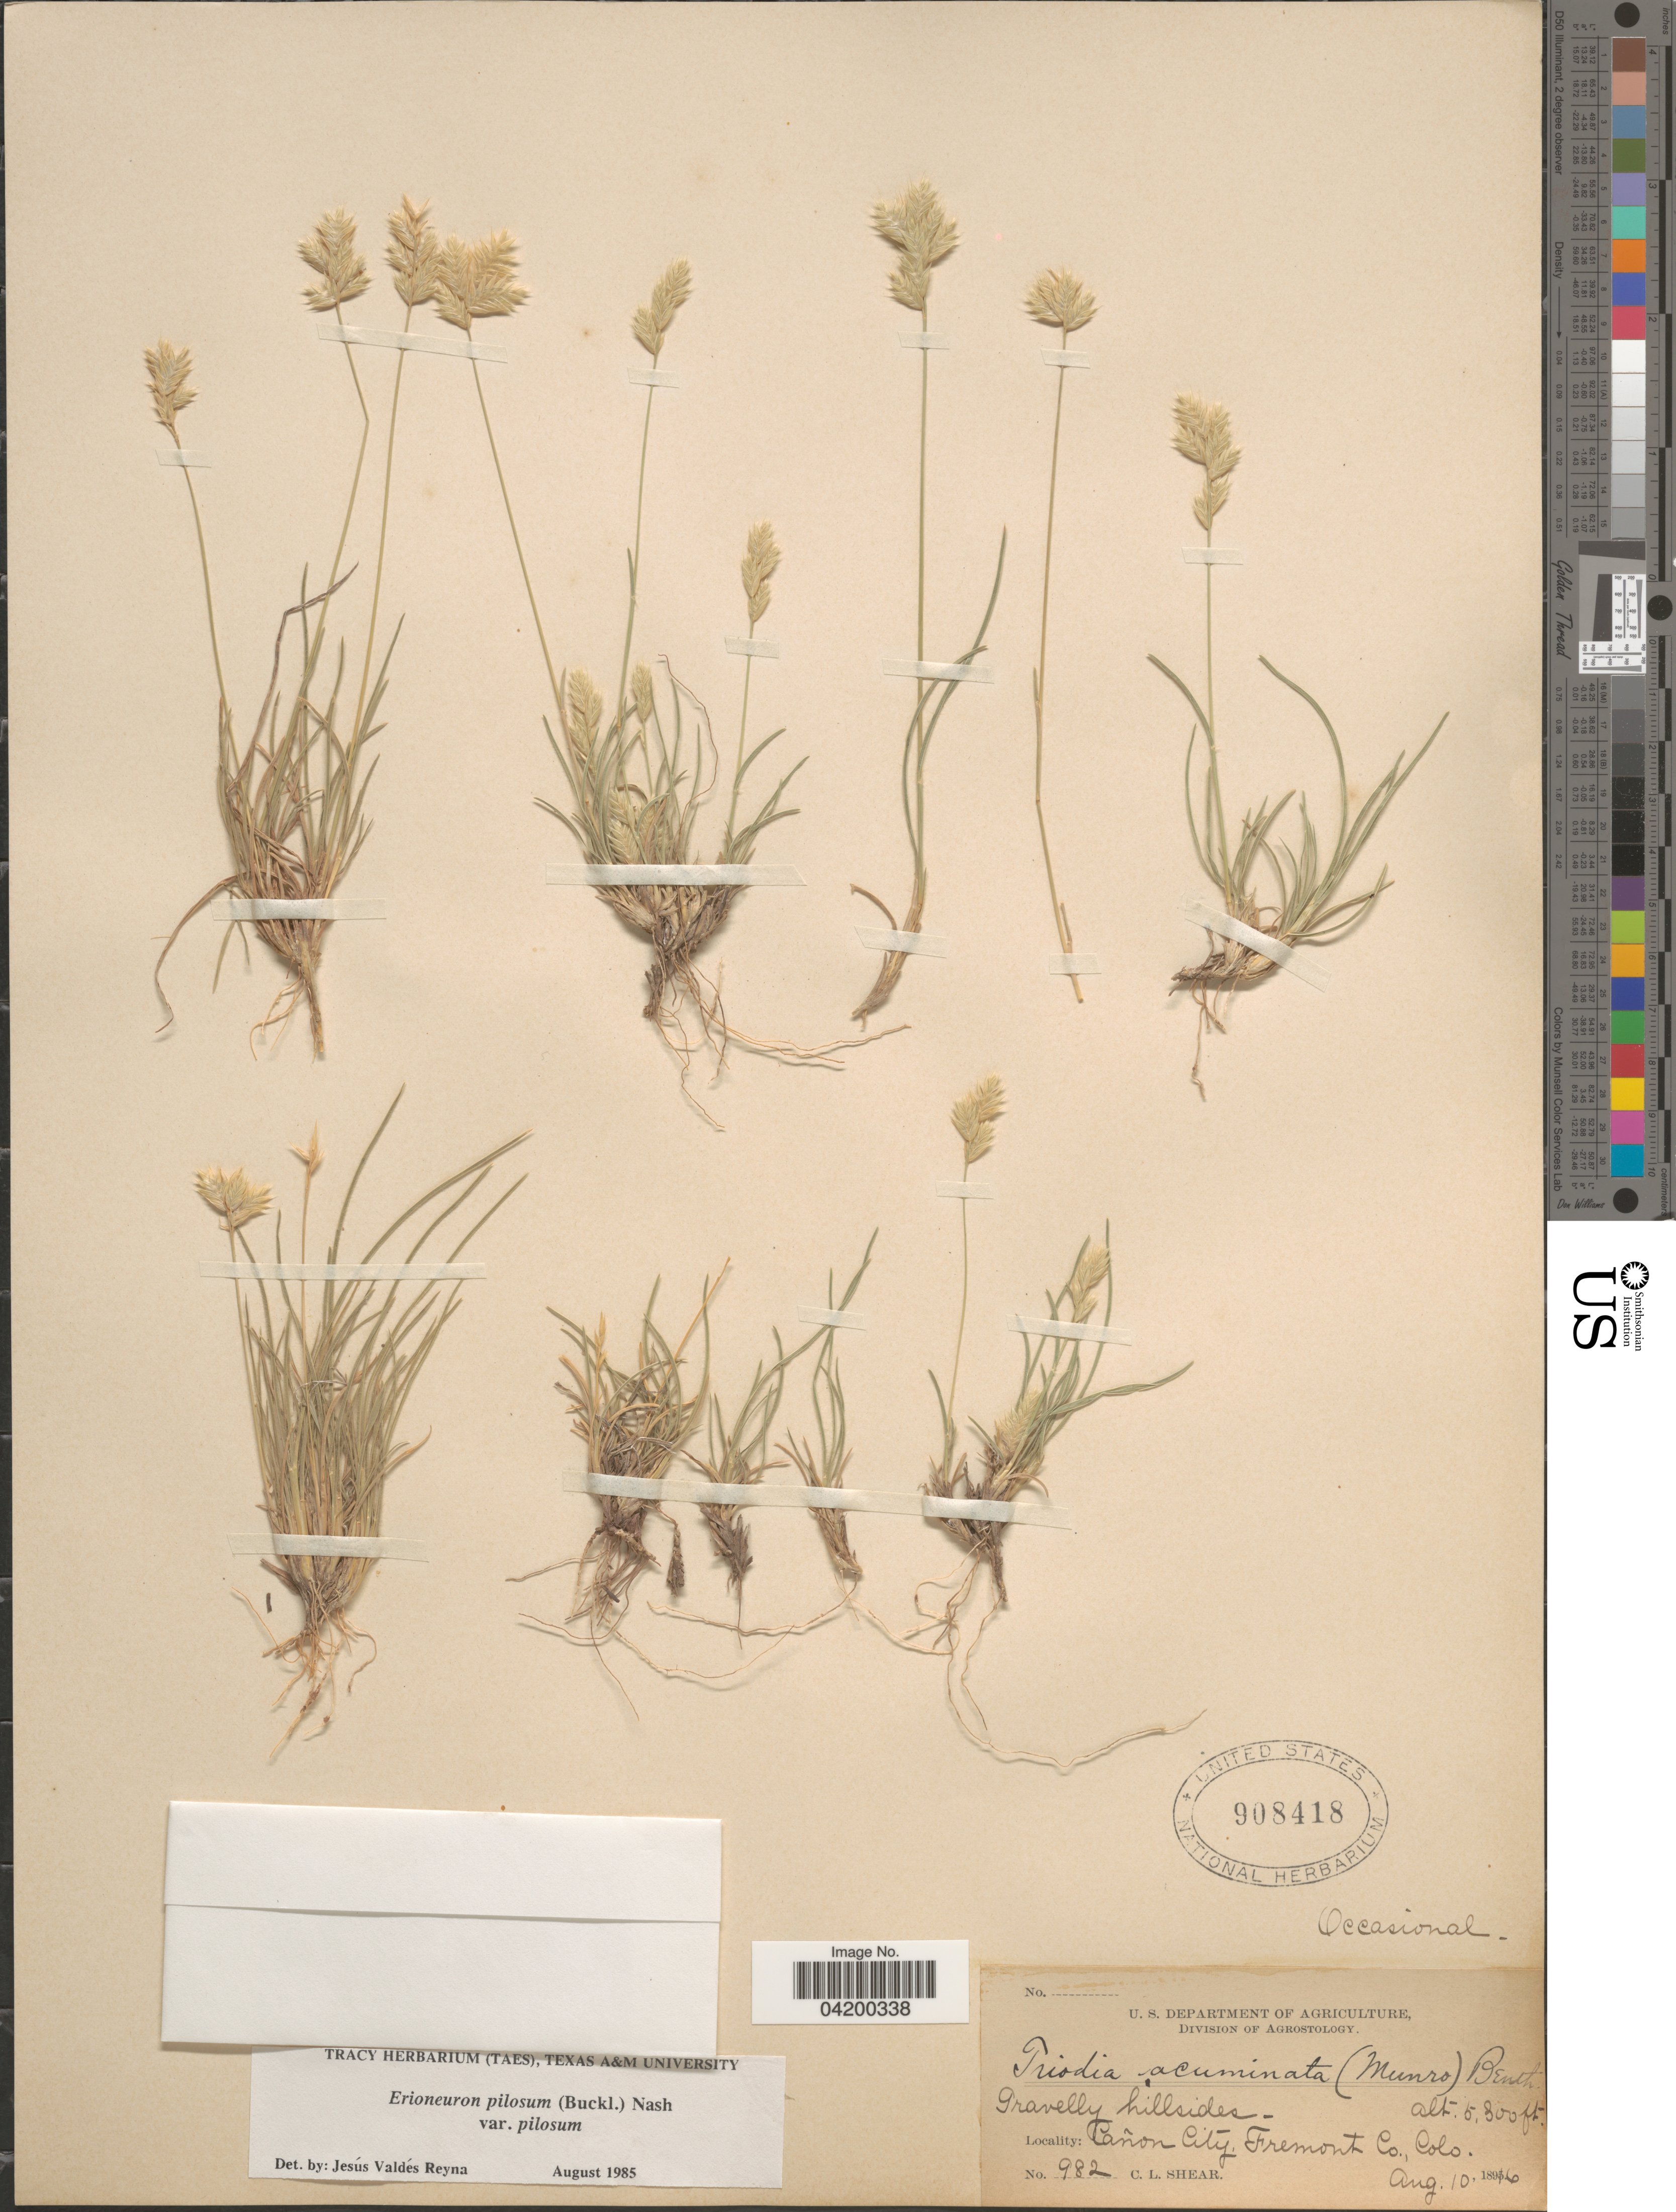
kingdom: Plantae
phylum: Tracheophyta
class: Liliopsida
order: Poales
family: Poaceae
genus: Erioneuron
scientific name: Erioneuron pilosum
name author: (Buckley) Nash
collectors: C. L. Shear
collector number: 982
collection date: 1896-08-10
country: United States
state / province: Colorado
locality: Cañon City. Fremont Co.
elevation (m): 1615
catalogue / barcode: US 908418